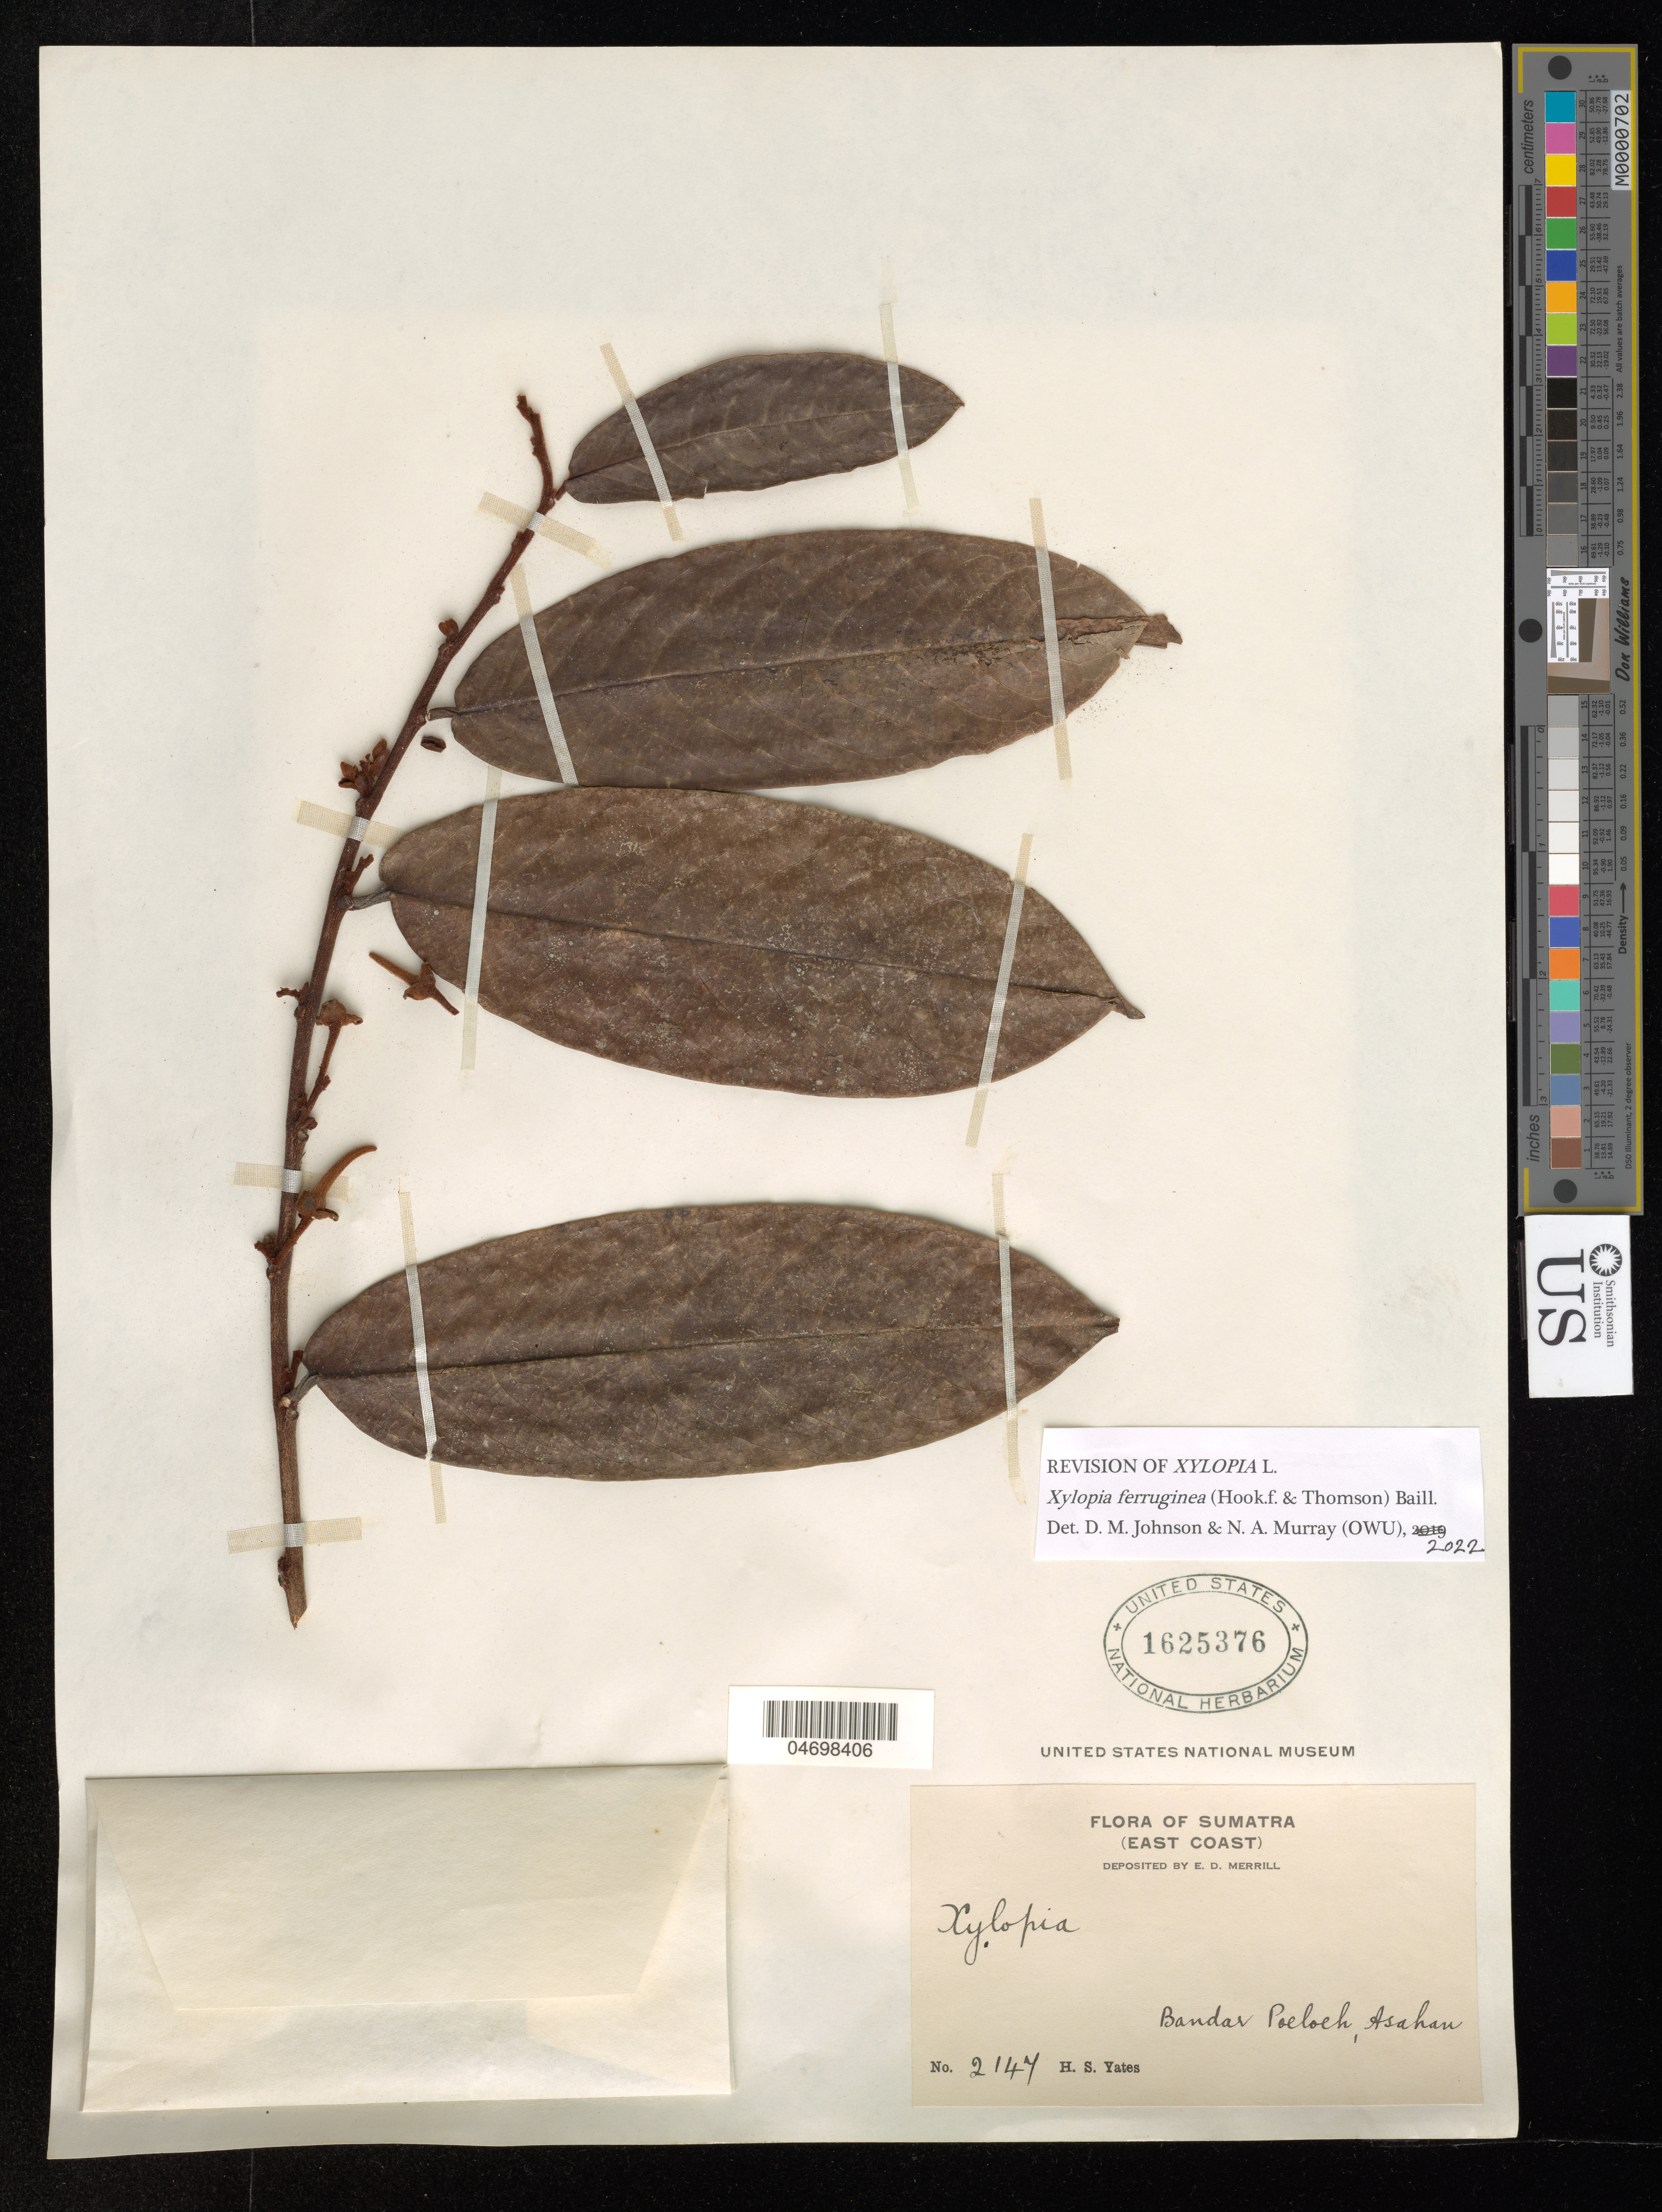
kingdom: Plantae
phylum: Tracheophyta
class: Magnoliopsida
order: Magnoliales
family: Annonaceae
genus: Xylopia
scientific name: Xylopia ferruginea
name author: (Hook. f. & Thomson) Baill.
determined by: Johnson, D. M.; Murray, N. A.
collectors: H. S. Yates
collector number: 2147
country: Indonesia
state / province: Sumatra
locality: East Coast: Bandar Poelock, Asahan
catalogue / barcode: US 1625376